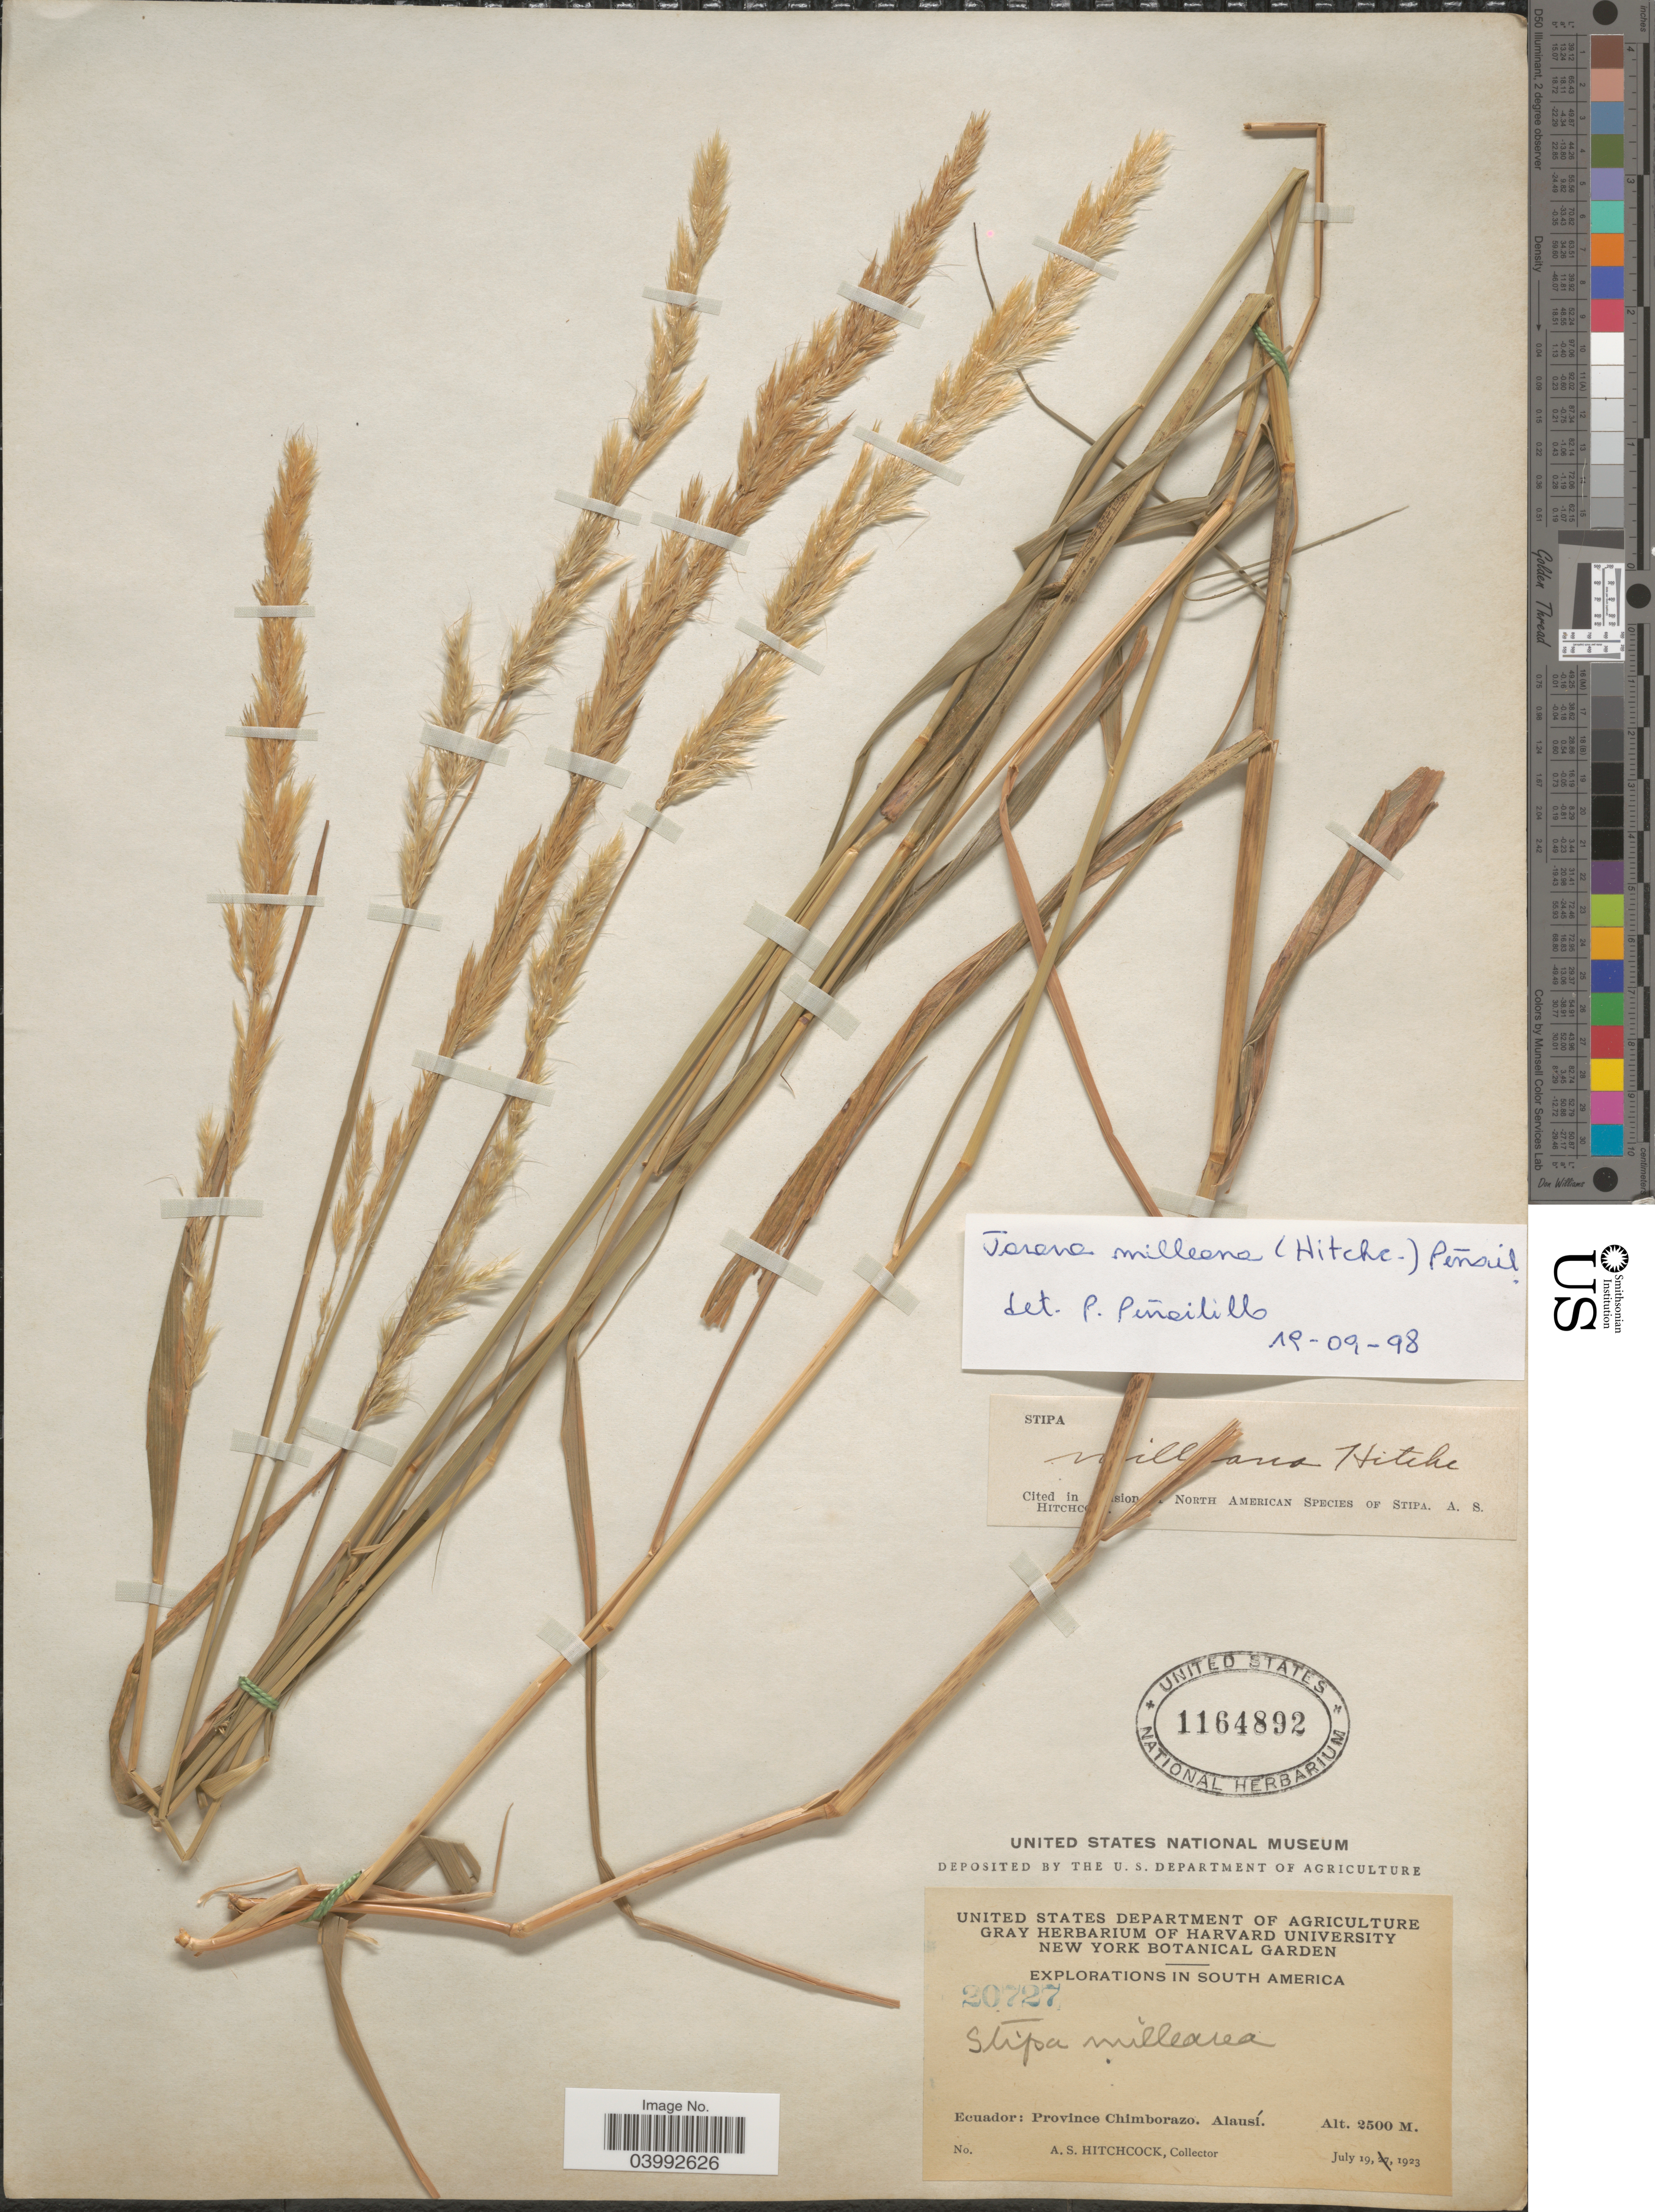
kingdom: Plantae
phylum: Tracheophyta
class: Liliopsida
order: Poales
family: Poaceae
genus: Jarava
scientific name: Jarava milleana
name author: (Hitchc.) Peñail.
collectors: A. S. Hitchcock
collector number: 20727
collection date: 1923-07-19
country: Ecuador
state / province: Chimborazo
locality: Alausí.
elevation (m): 2500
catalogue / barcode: US 1164892